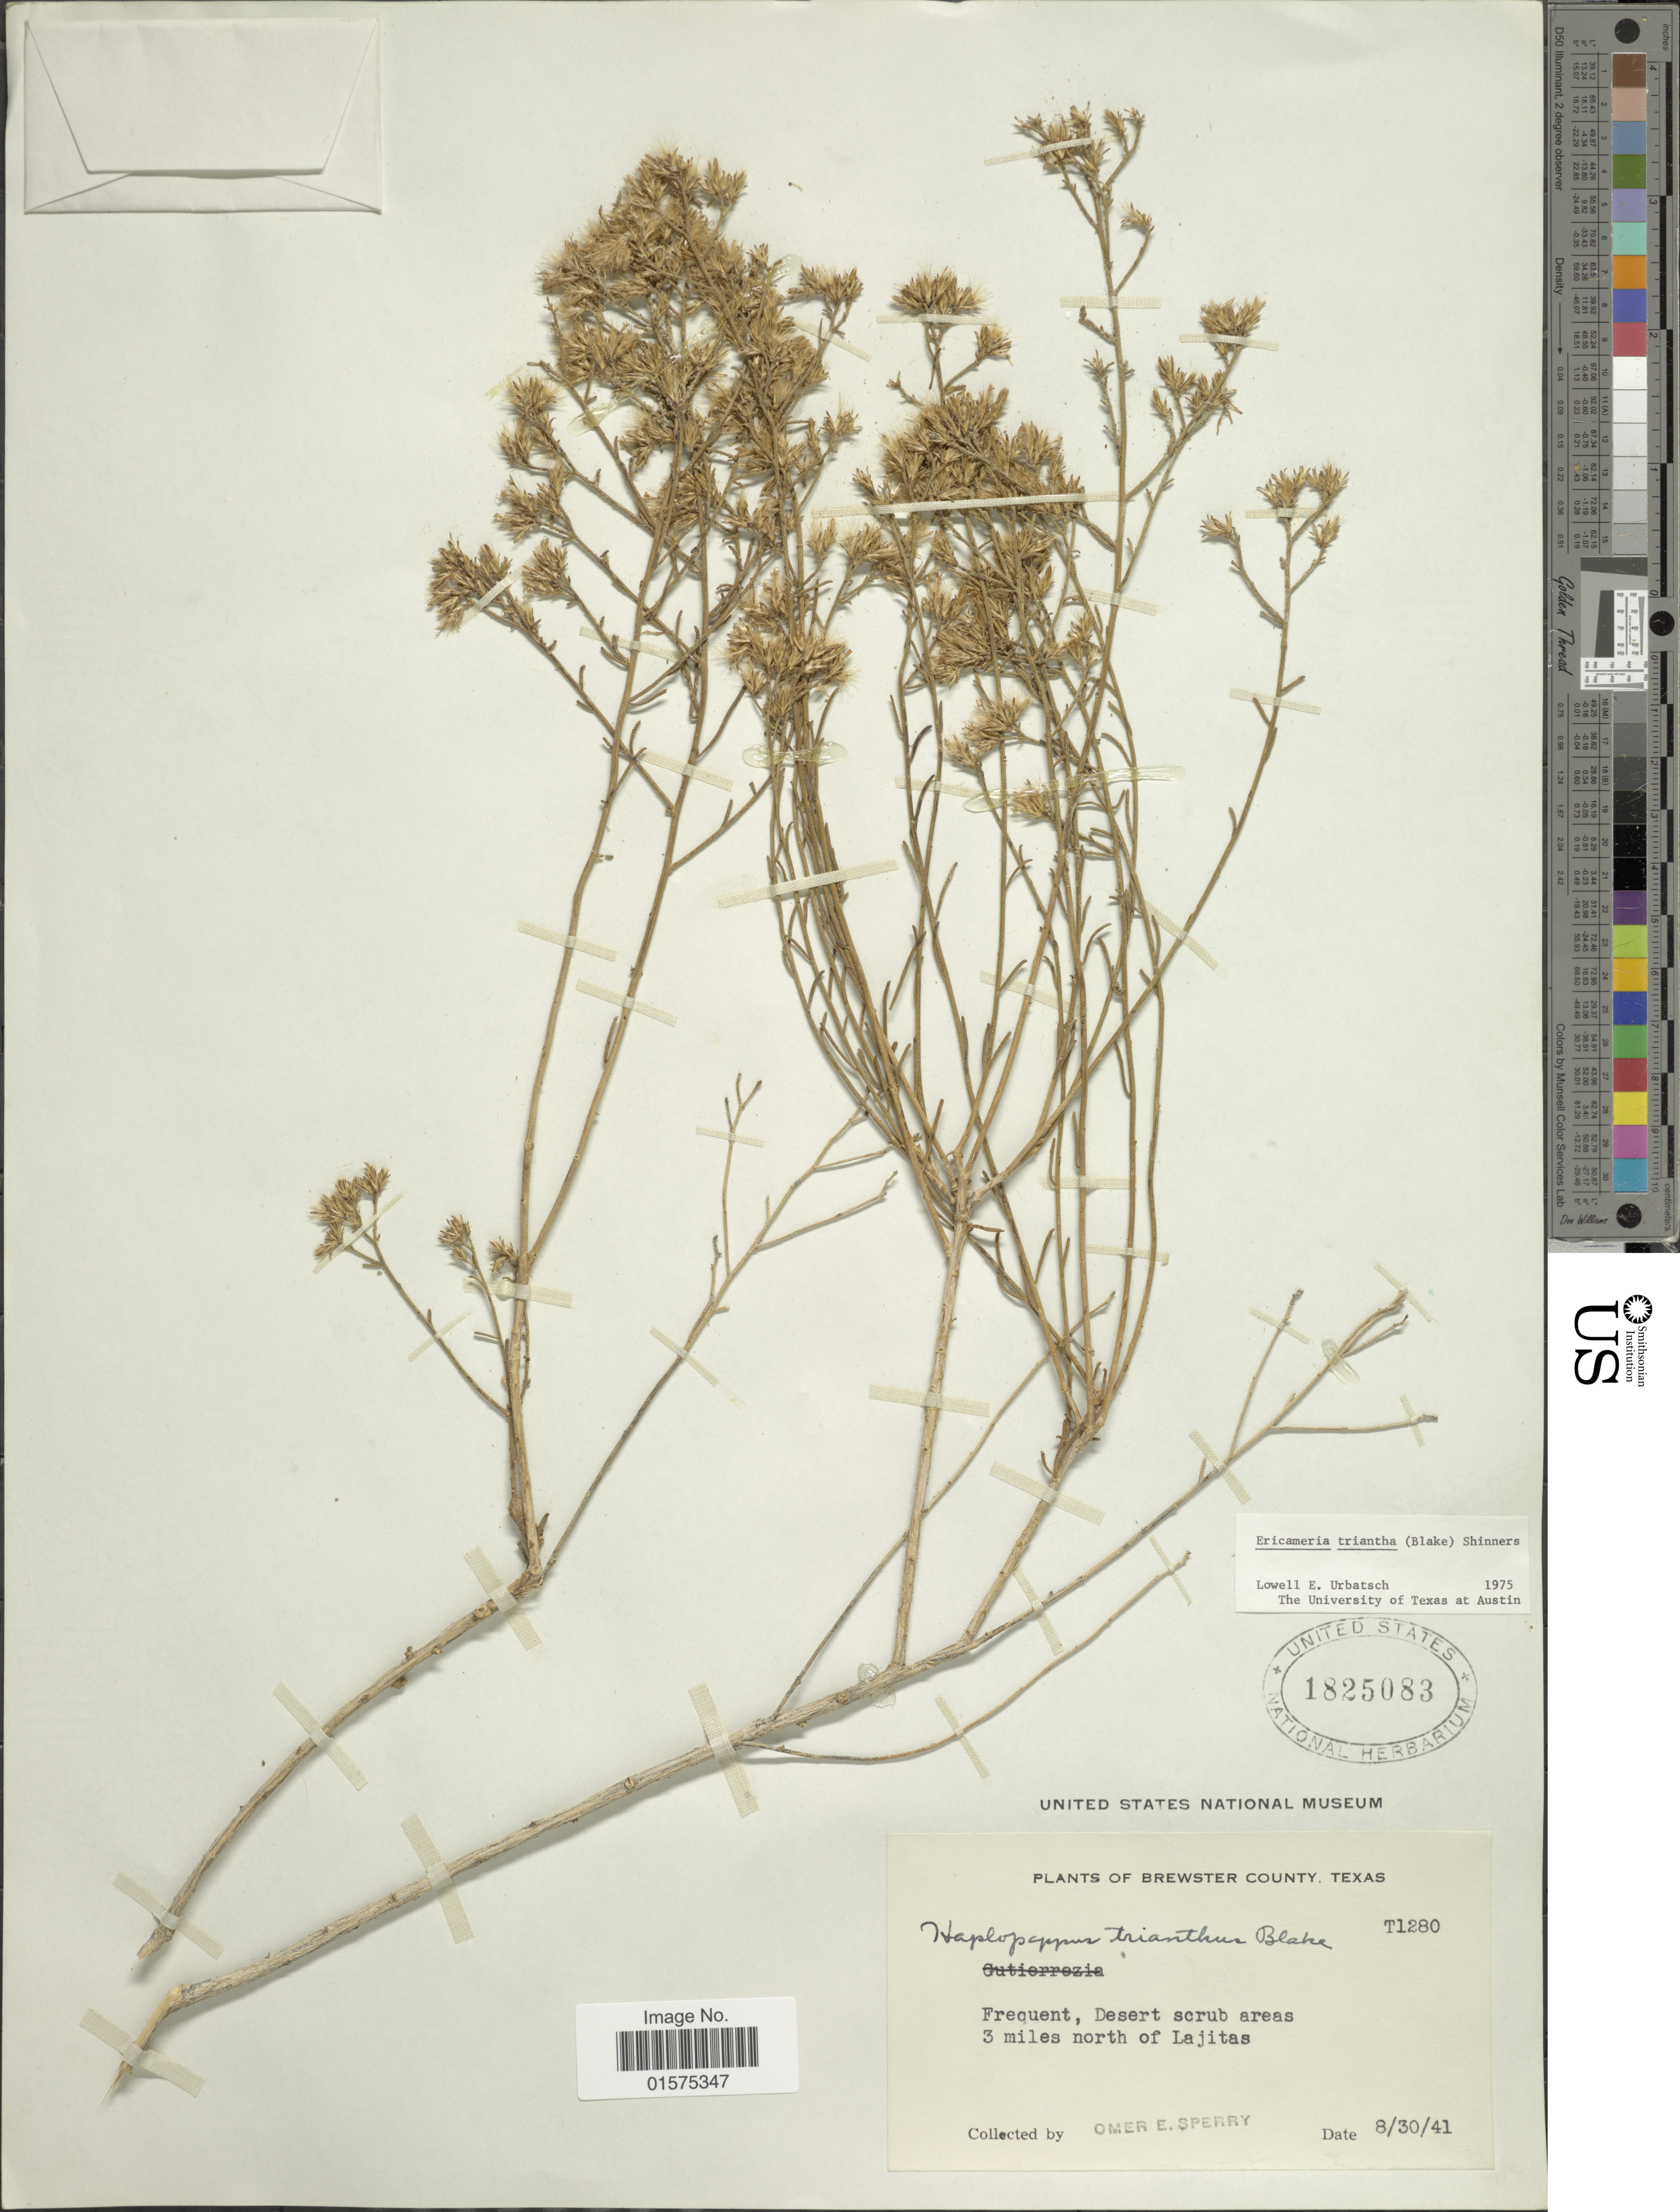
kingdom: Plantae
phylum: Tracheophyta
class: Magnoliopsida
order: Asterales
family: Asteraceae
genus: Xylothamia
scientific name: Xylothamia triantha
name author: (S.F. Blake) G.L. Nesom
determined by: Urbatsch, Lowell E., Curator (LSU), Louisiana State University (UNITED STATES)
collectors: O. E. Sperry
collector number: T1280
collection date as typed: Transcribed d/m/y: 30/8/41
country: United States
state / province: Texas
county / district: Brewster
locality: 3 miles north of Lajitas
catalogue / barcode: US 1825083